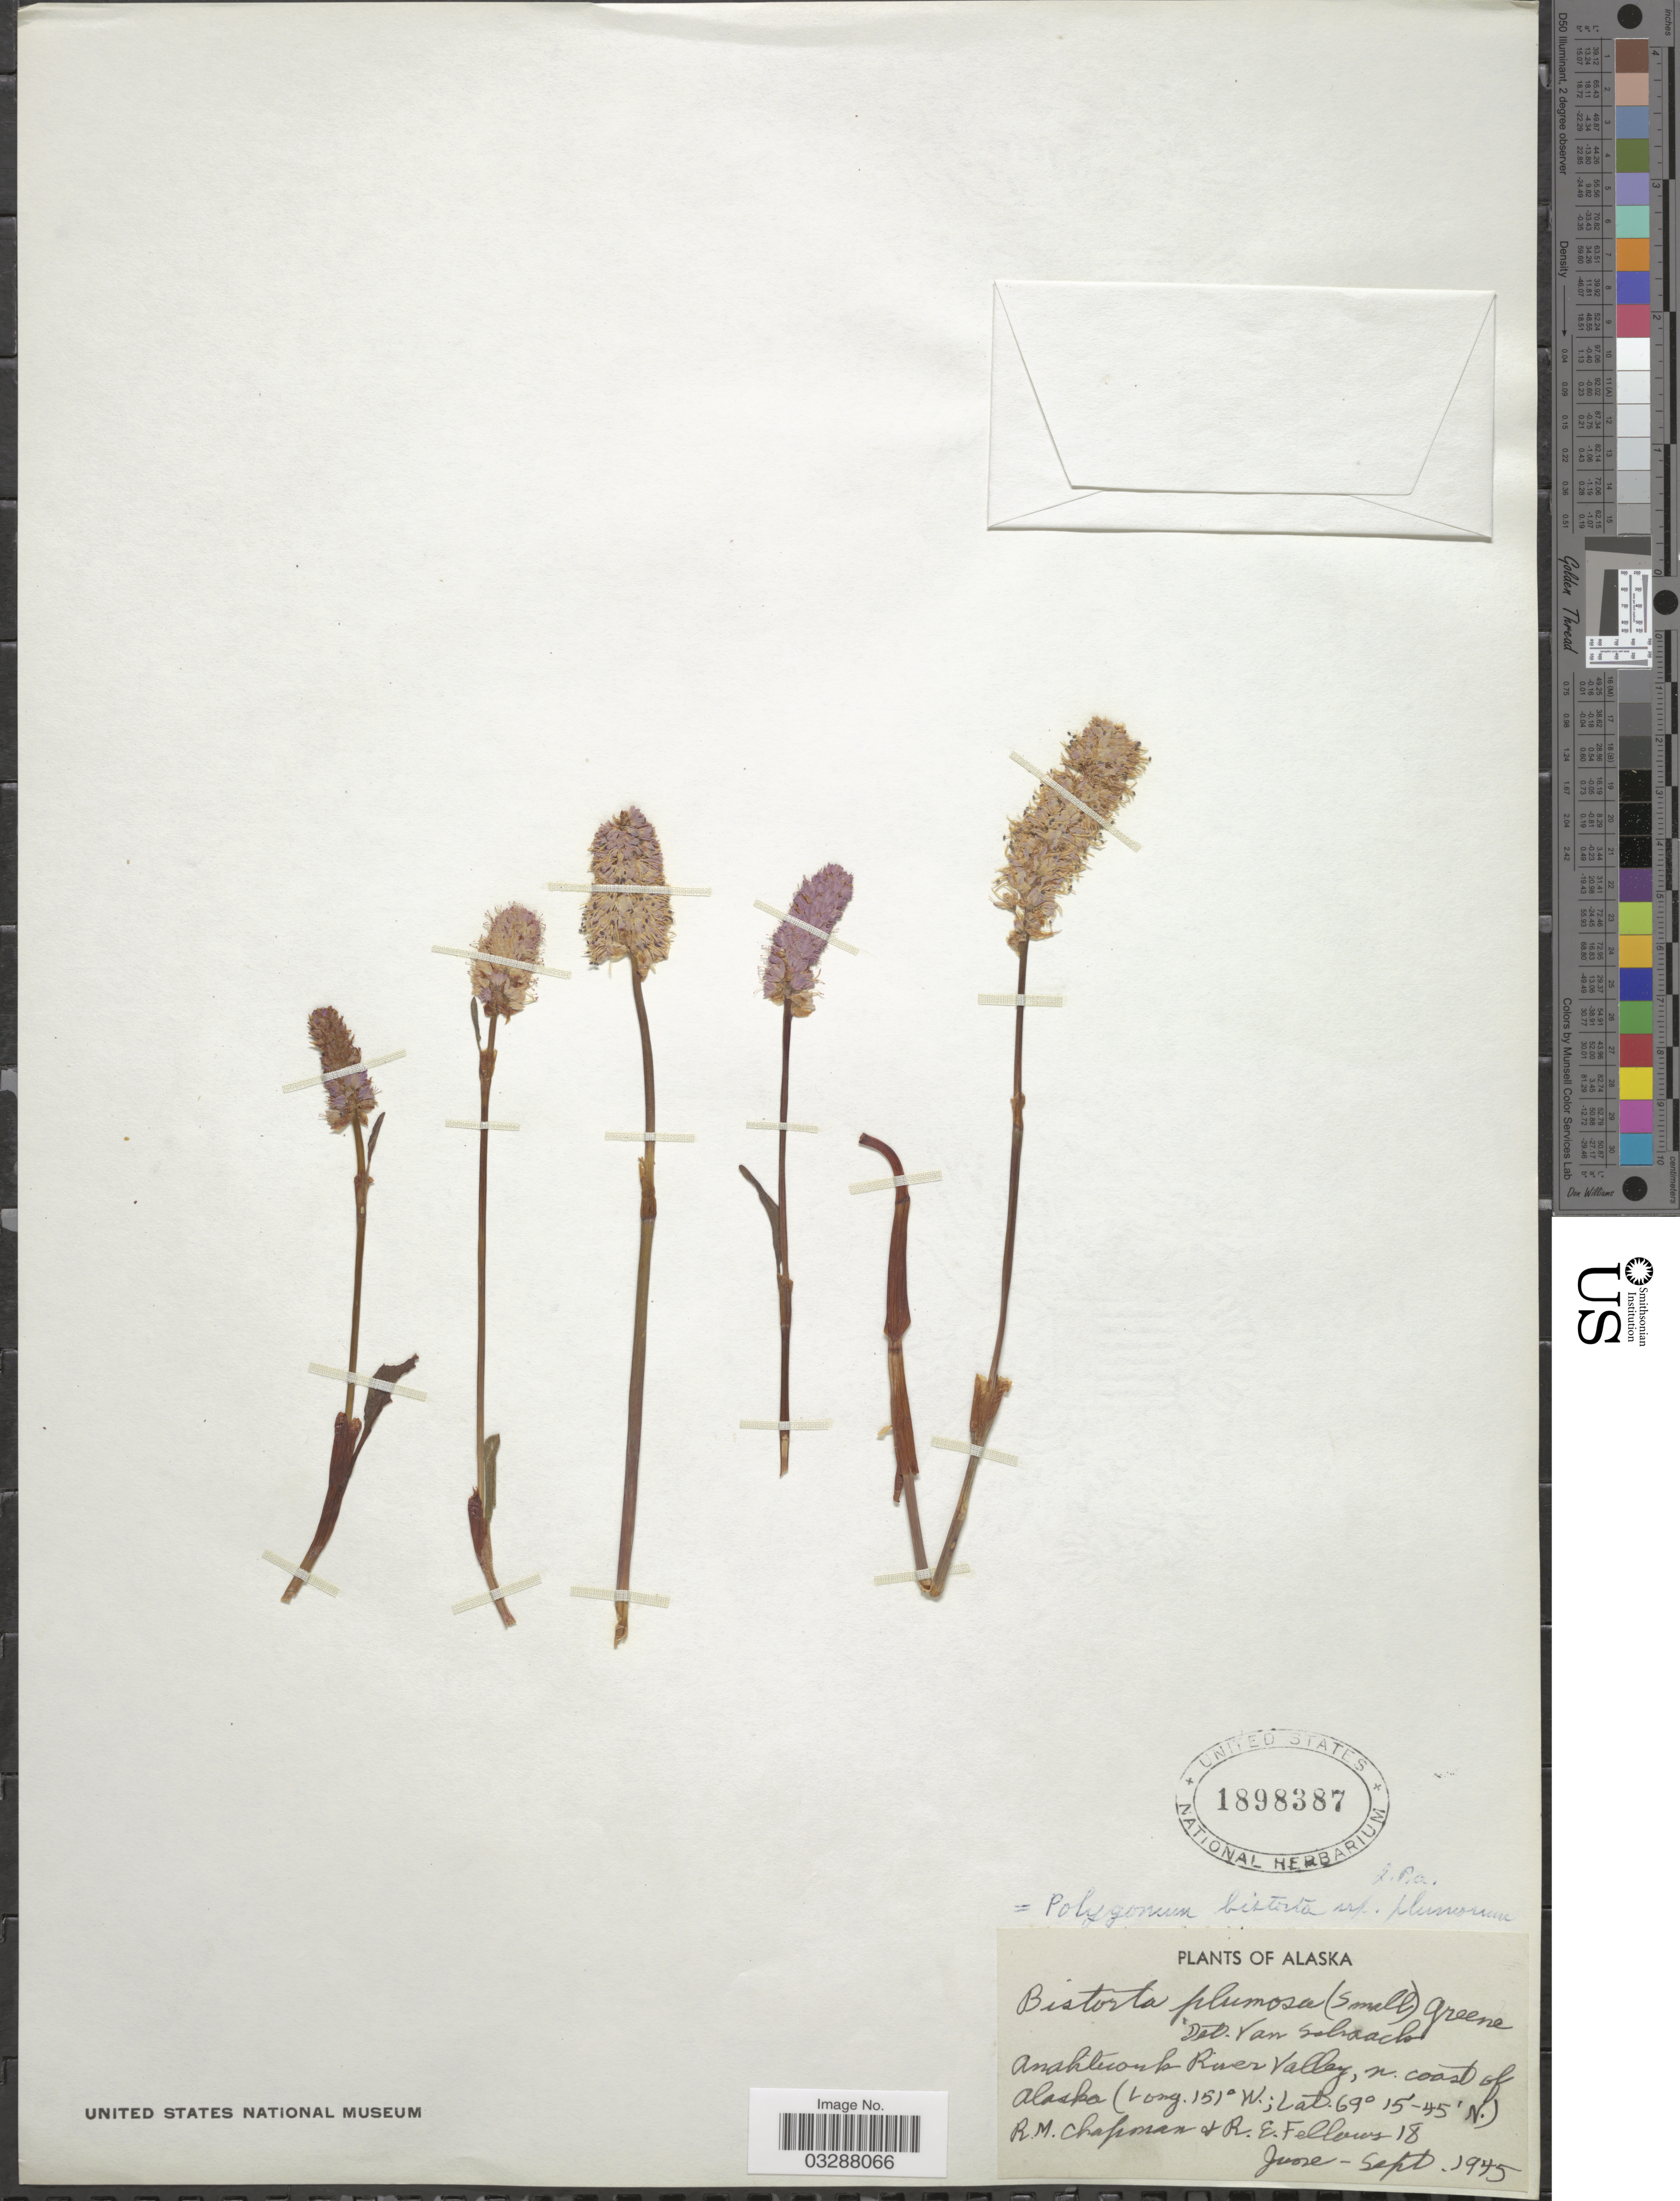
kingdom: Plantae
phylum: Tracheophyta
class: Magnoliopsida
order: Caryophyllales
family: Polygonaceae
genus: Bistorta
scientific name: Bistorta plumosa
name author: (Small) Greene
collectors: R. M. Chapman & R. Fellows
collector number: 18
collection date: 1945-06/1945-09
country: United States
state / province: Alaska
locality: Anaktuvuk River Valley, n. coast of Alaska.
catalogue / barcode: US 1898387